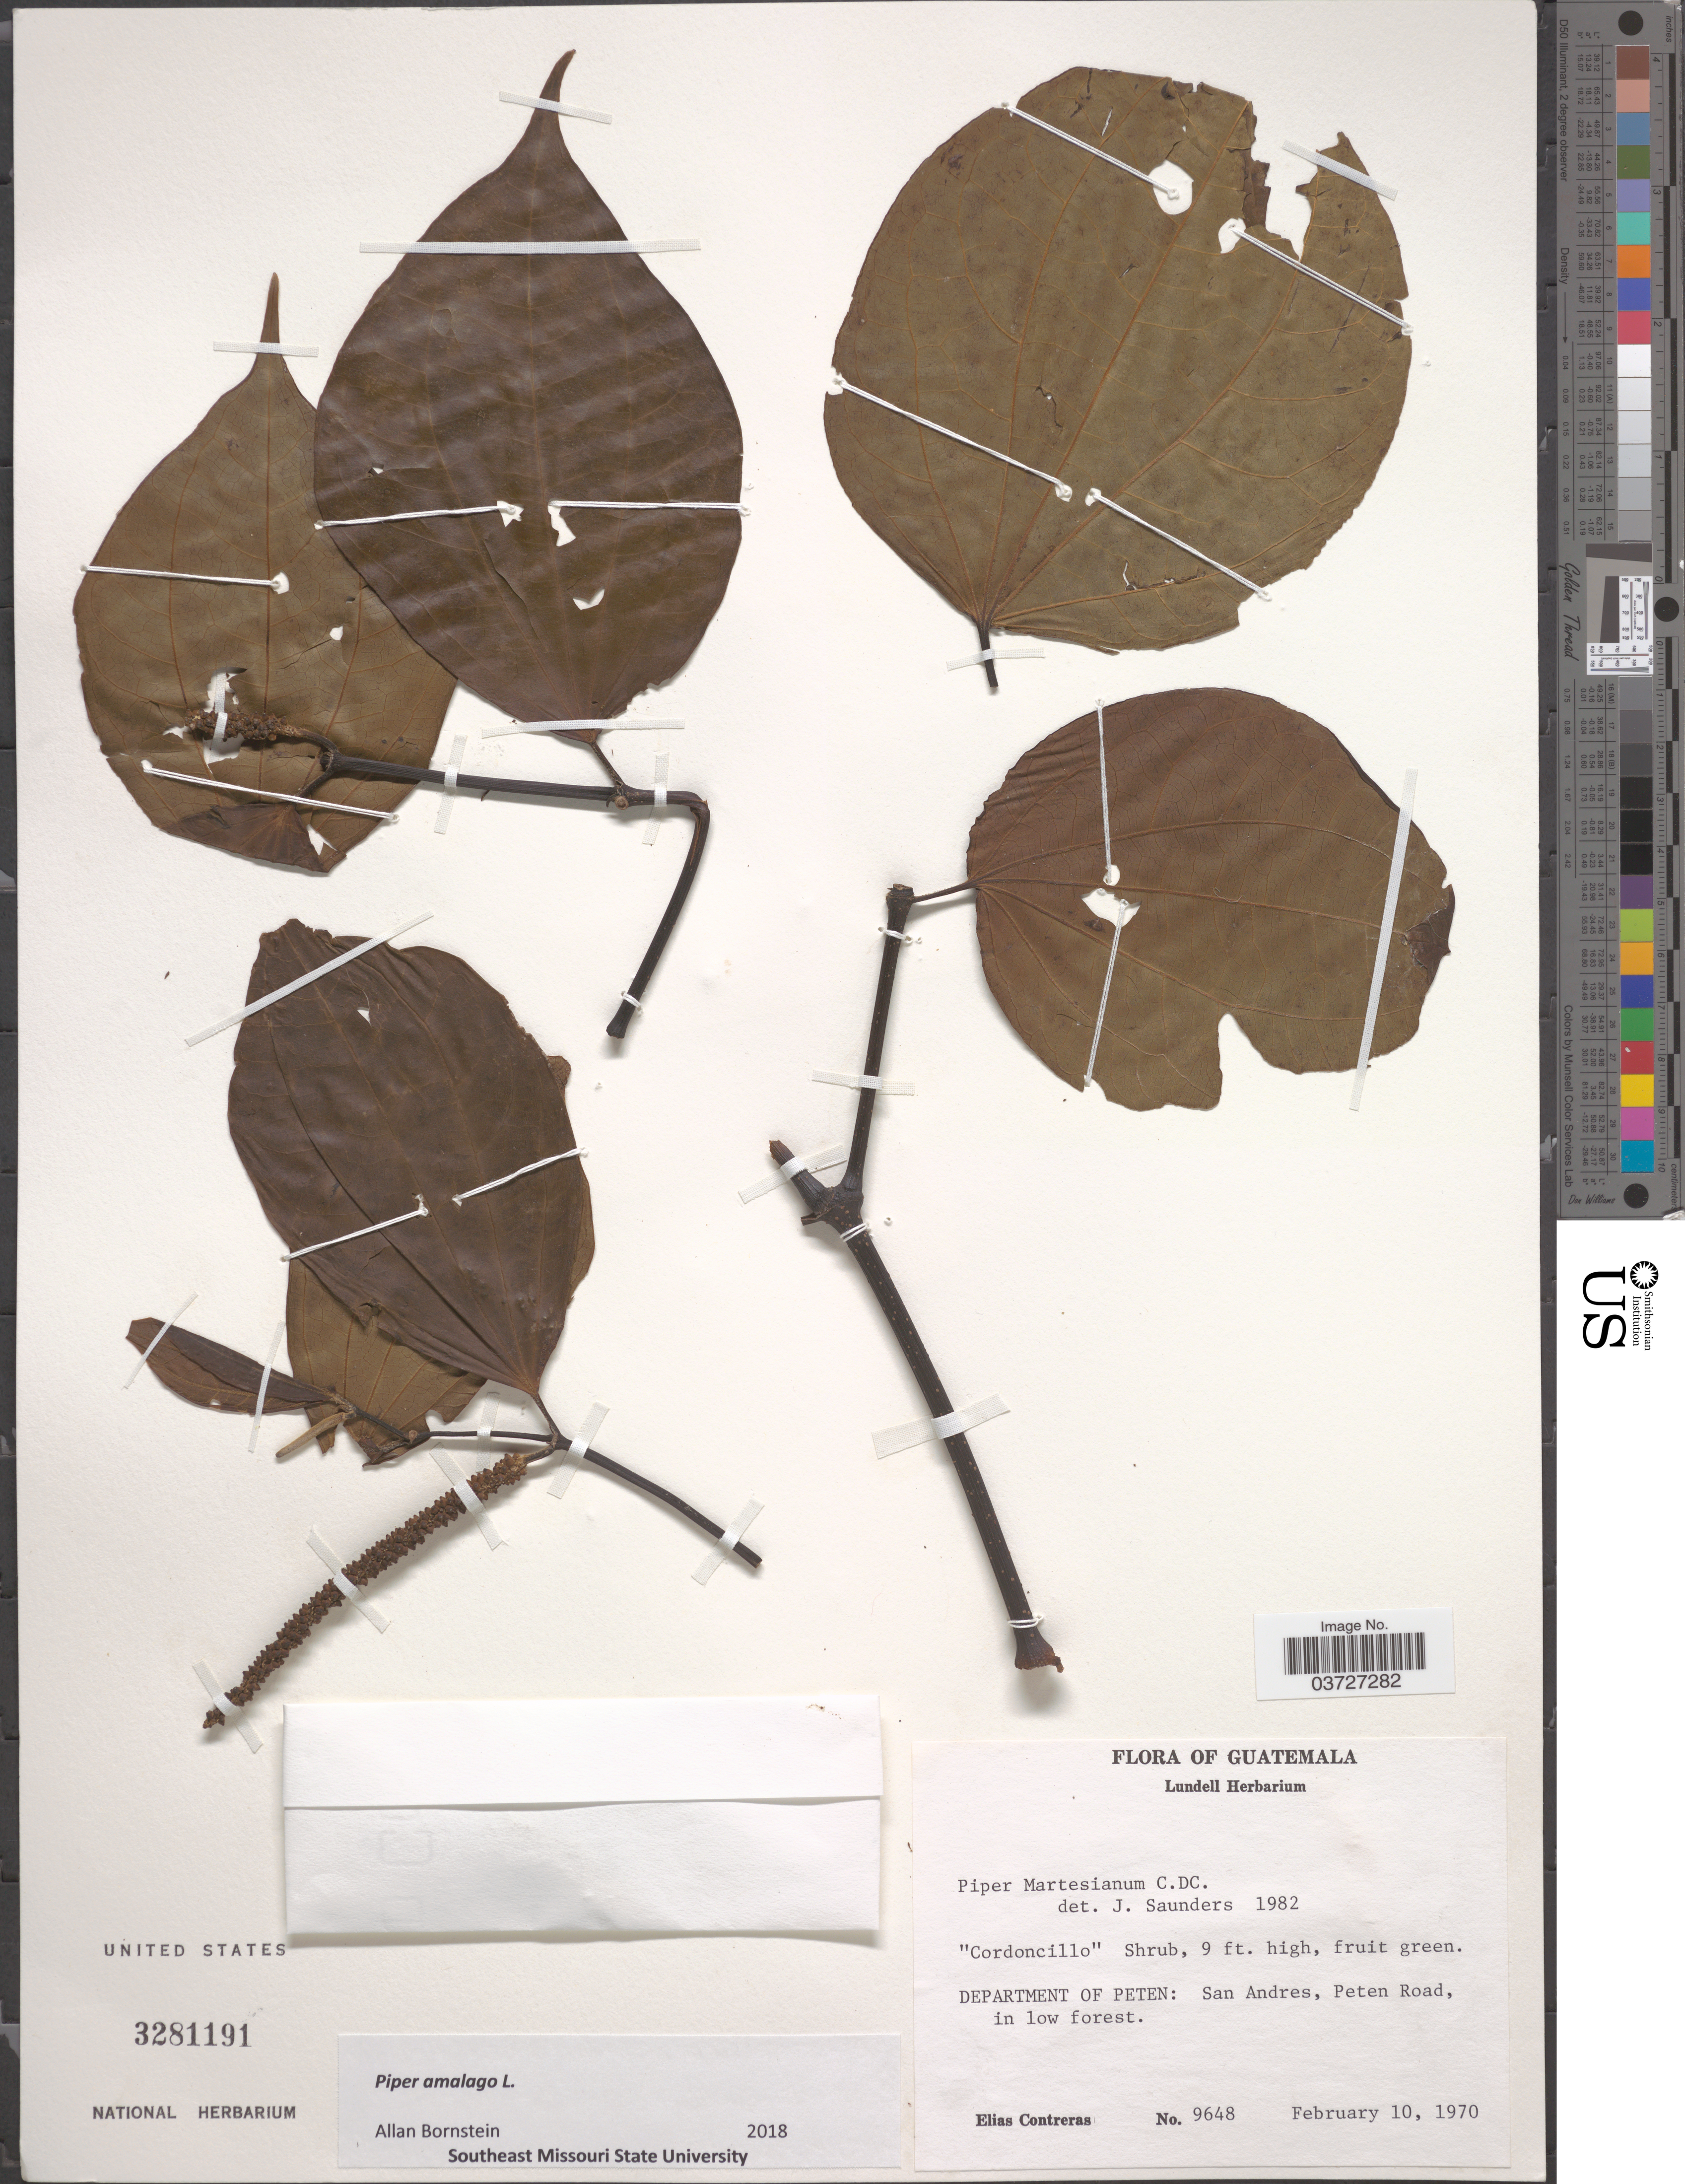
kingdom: Plantae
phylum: Tracheophyta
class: Magnoliopsida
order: Piperales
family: Piperaceae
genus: Piper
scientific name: Piper amalago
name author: L.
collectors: E. Contreras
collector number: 9648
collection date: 1970-02-10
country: Guatemala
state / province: El Peten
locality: Department of Peten: San Andres, Peten Road, in low forest.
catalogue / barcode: US 3281191